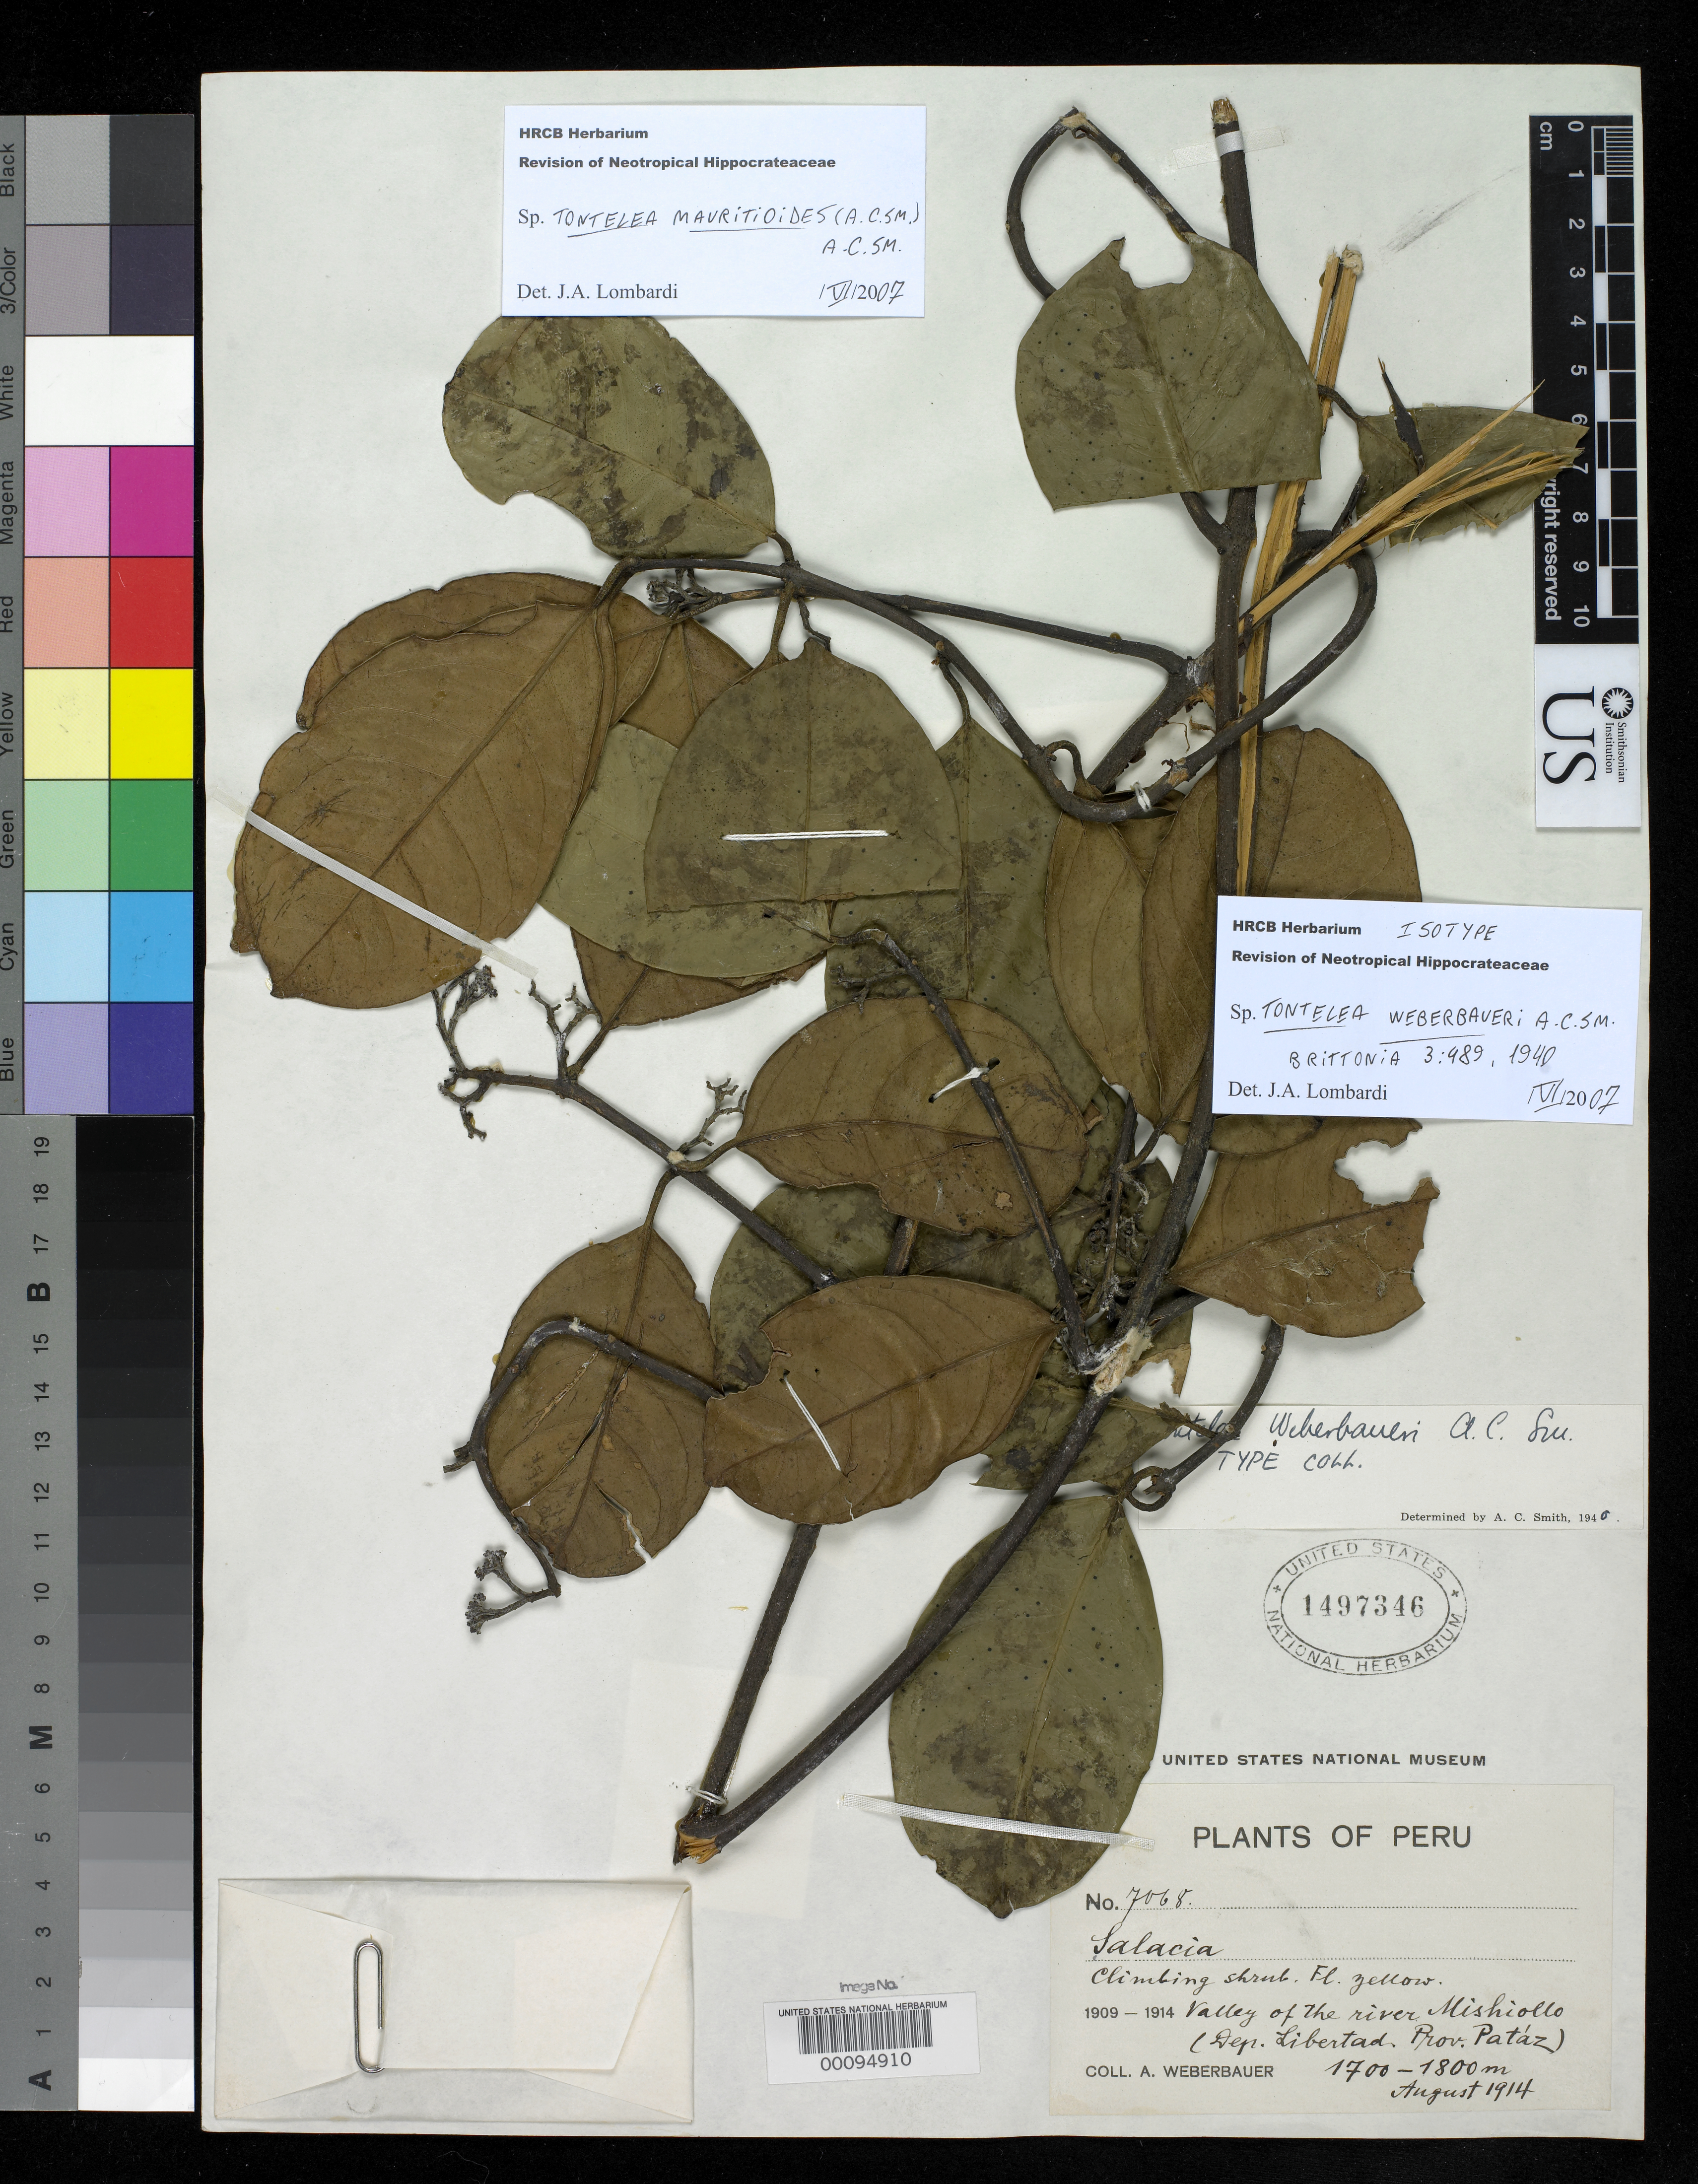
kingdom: Plantae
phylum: Tracheophyta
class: Magnoliopsida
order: Celastrales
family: Celastraceae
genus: Tontelea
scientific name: Tontelea weberbaueri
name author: A.C. Sm.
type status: Isotype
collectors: A. Weberbauer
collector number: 7068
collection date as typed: Aug 1914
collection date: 1914-08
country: Peru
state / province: La Libertad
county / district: Pataz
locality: Valley of the River Mishiollo.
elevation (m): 1700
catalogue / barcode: US 1497346